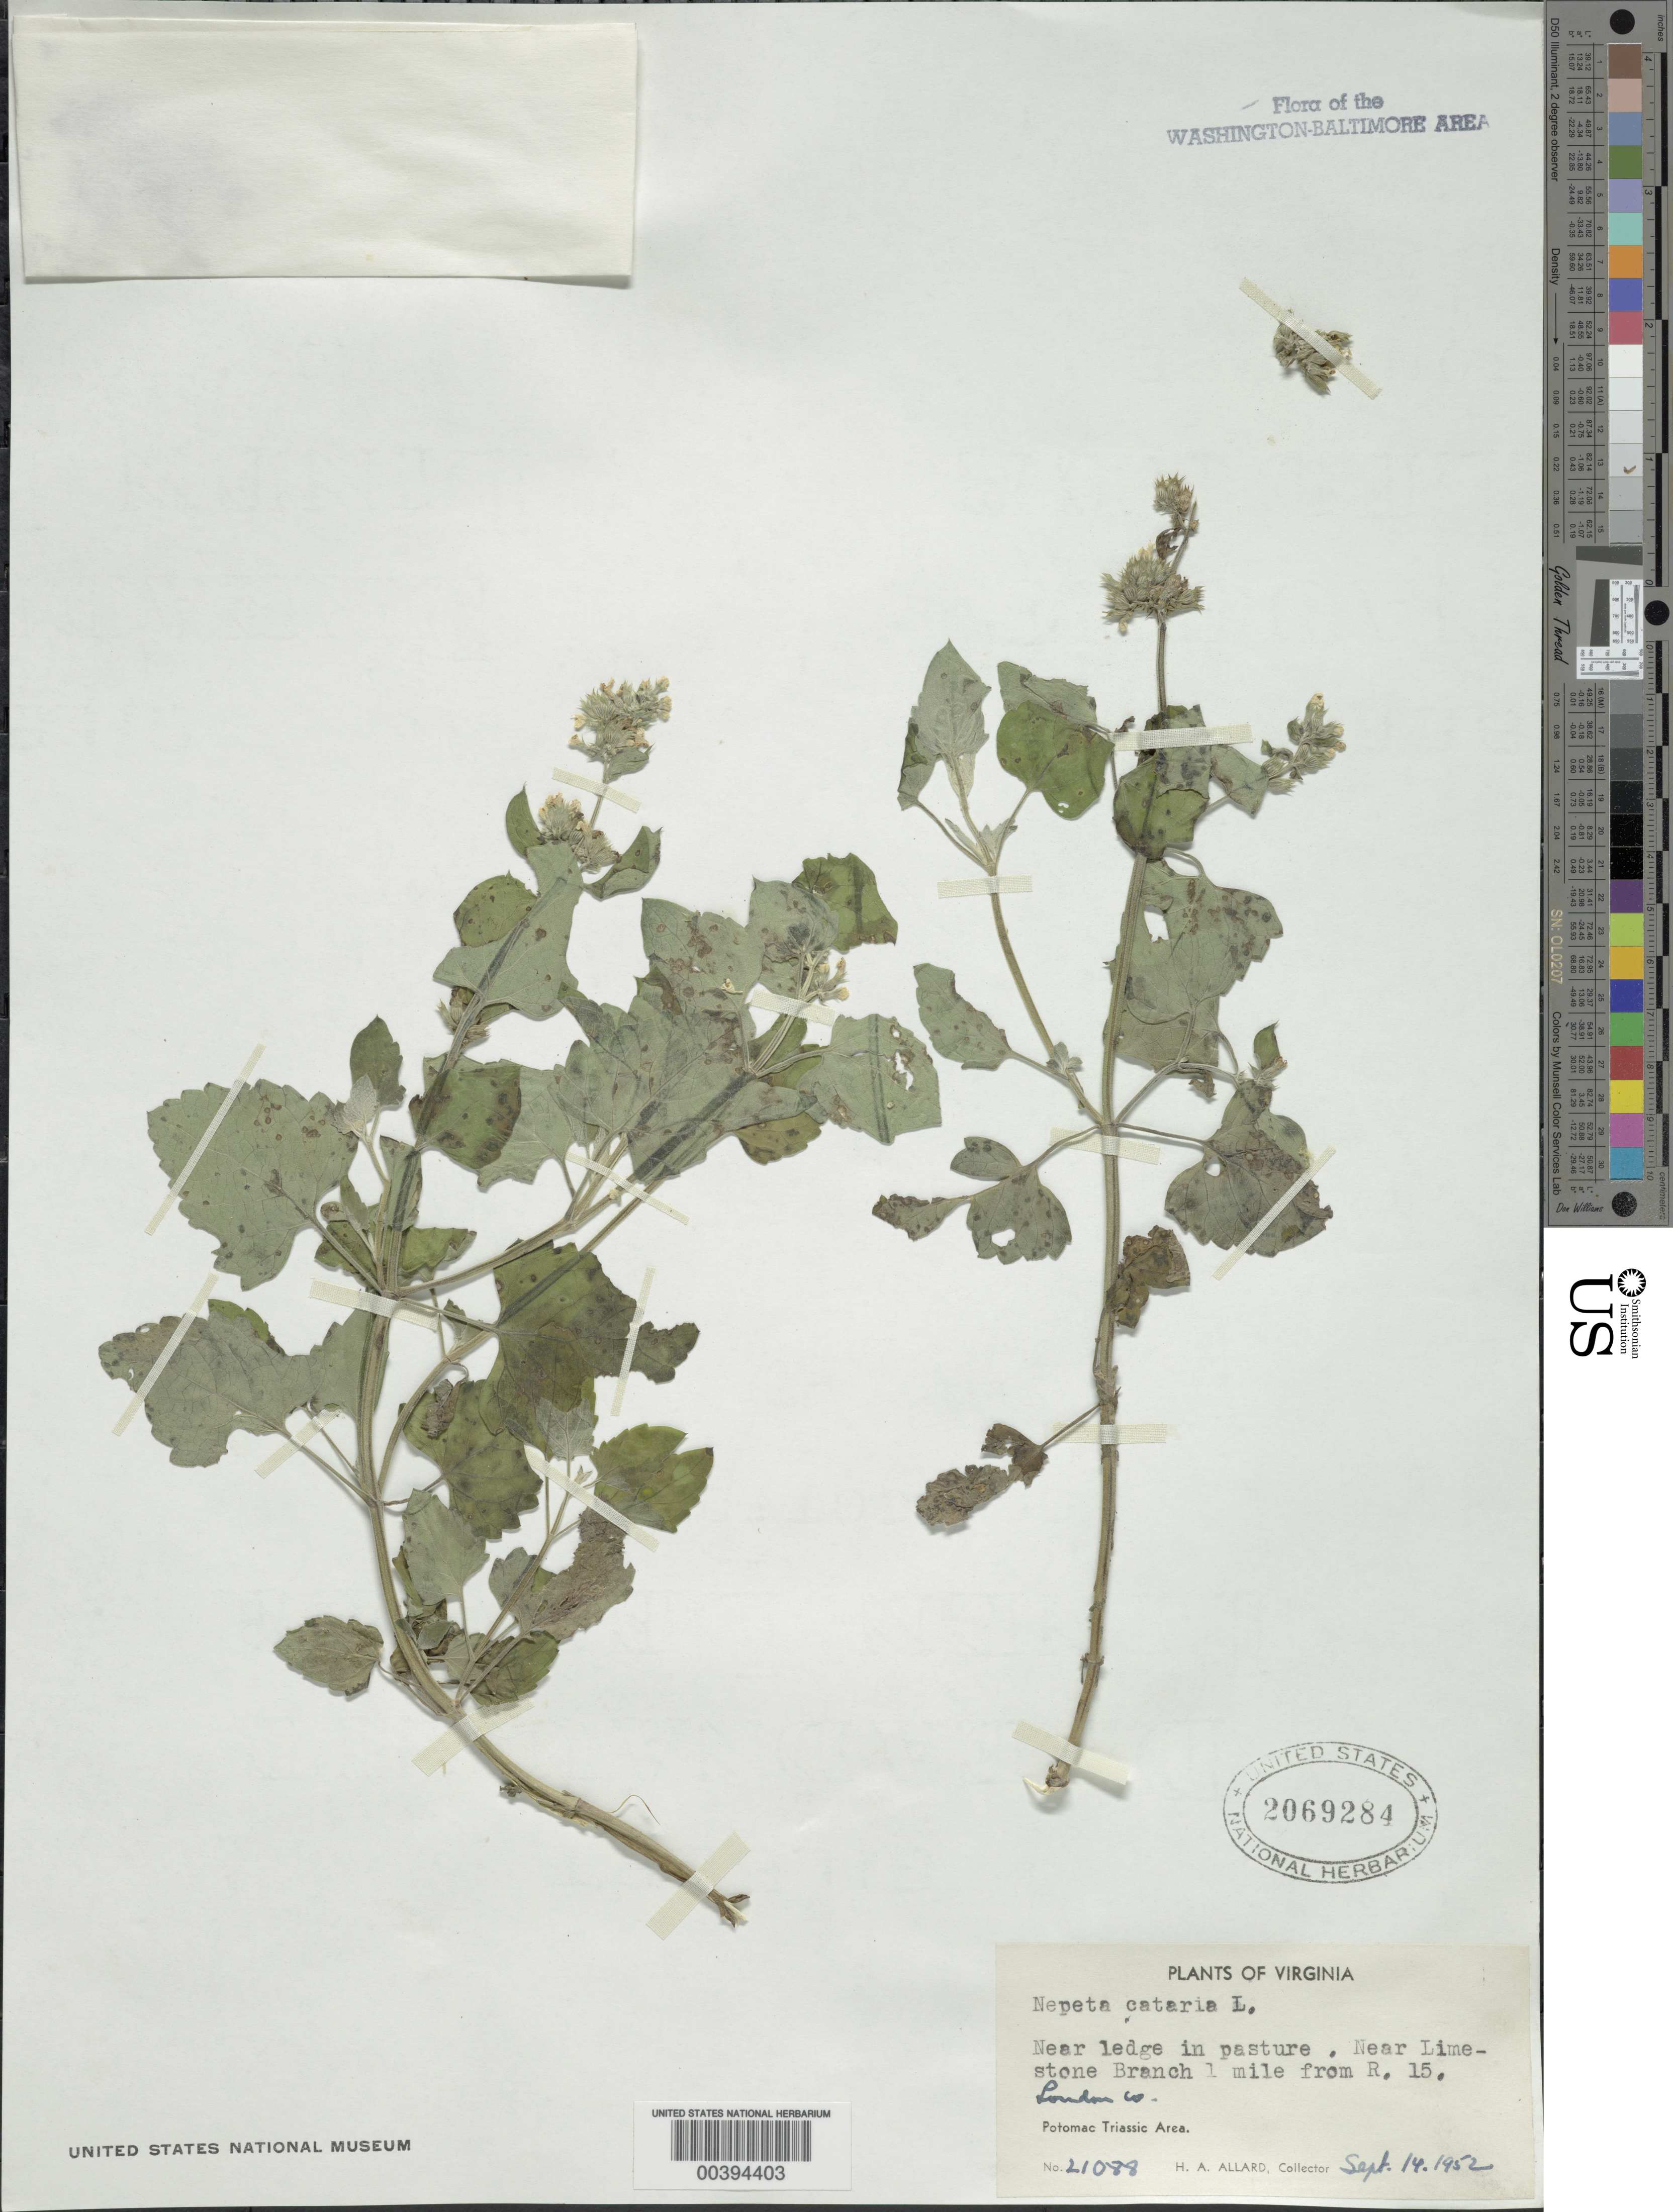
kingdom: Plantae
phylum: Tracheophyta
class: Magnoliopsida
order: Lamiales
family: Lamiaceae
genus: Nepeta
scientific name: Nepeta cataria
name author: L.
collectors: H. A. Allard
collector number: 21088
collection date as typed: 14 Sep 1952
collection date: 1952-09-14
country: United States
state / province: Virginia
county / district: Loudoun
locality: Near Limestone Branch and Route 15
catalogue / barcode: US 2069284